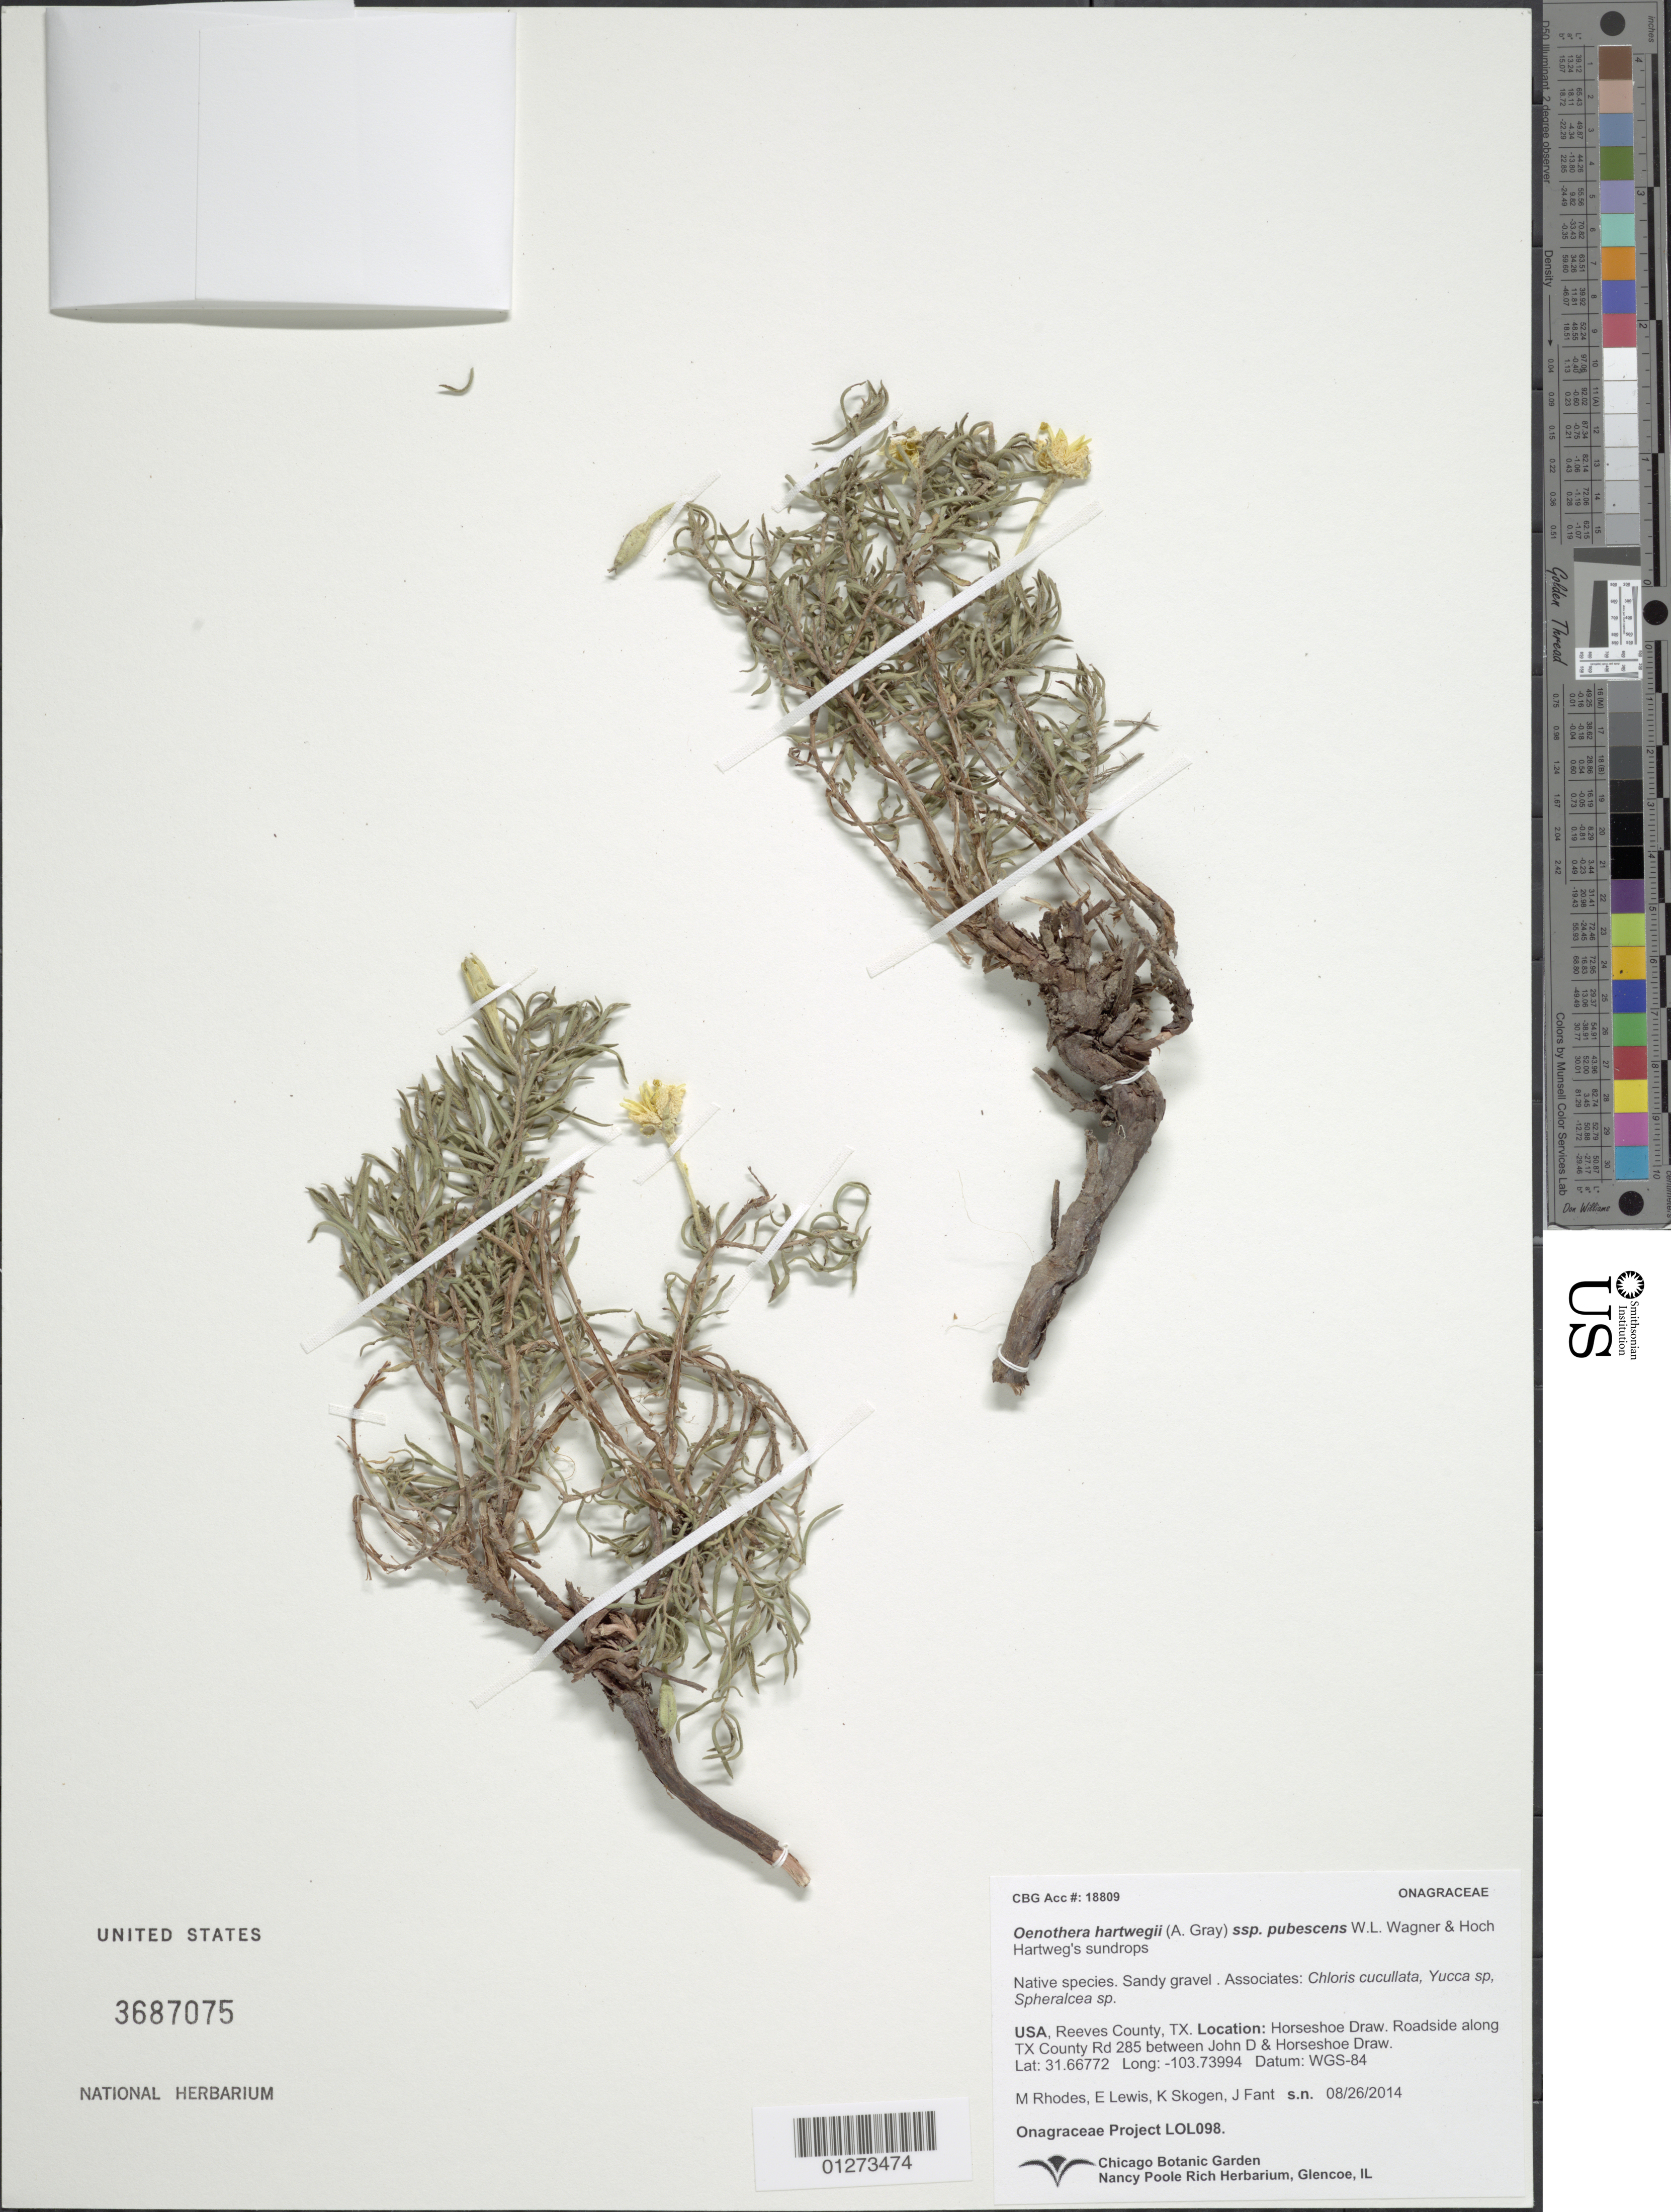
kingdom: Plantae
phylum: Tracheophyta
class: Magnoliopsida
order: Myrtales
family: Onagraceae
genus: Oenothera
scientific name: Oenothera hartwegii subsp. pubescens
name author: (A. Gray) W.L. Wagner & Hoch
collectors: Onagraceae Project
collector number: LOL 098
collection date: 2014-08-26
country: United States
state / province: Texas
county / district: Reeves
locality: roadside along TX County Rd 285 between John D & Horseshoe Draw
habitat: sandy gravel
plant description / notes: CHIC, US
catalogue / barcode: US 3687075